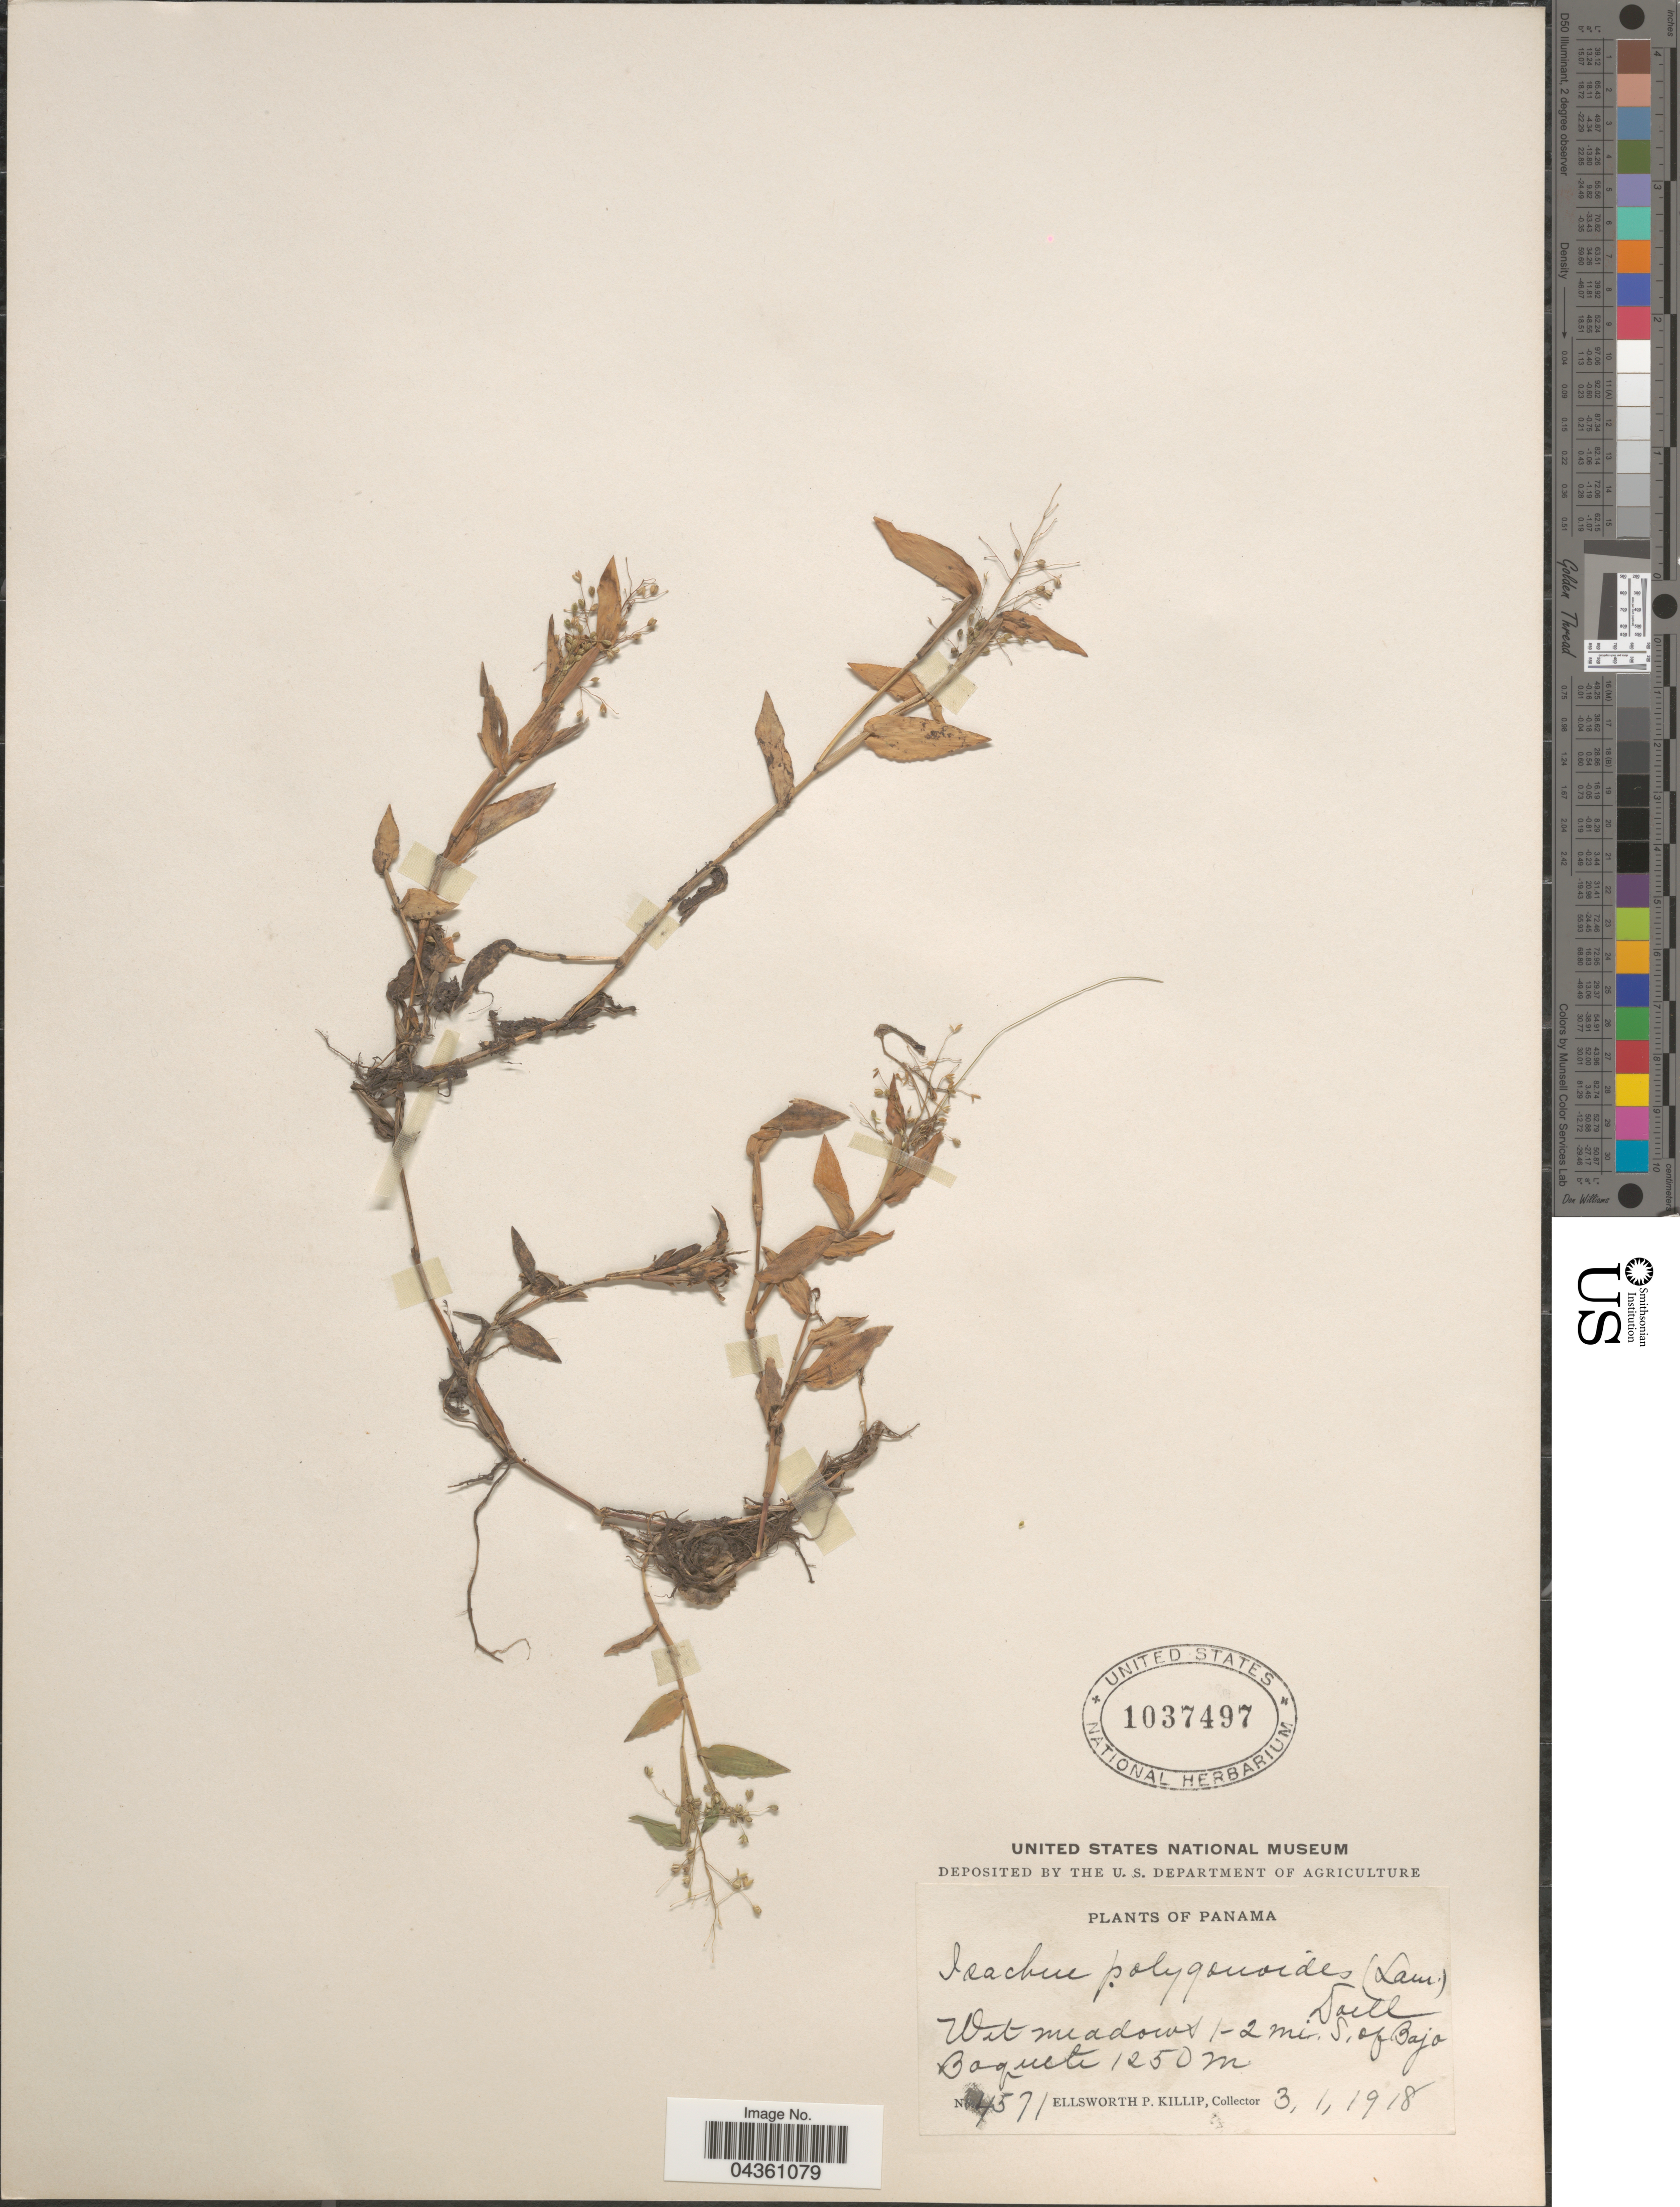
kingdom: Plantae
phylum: Tracheophyta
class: Liliopsida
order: Poales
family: Poaceae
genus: Isachne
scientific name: Isachne polygonoides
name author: (Lam.) Döll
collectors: E. P. Killip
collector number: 4571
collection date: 1918-01-03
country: Panama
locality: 1-2 mi. S. of Bajo Boquete.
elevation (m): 1250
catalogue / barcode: US 1037497